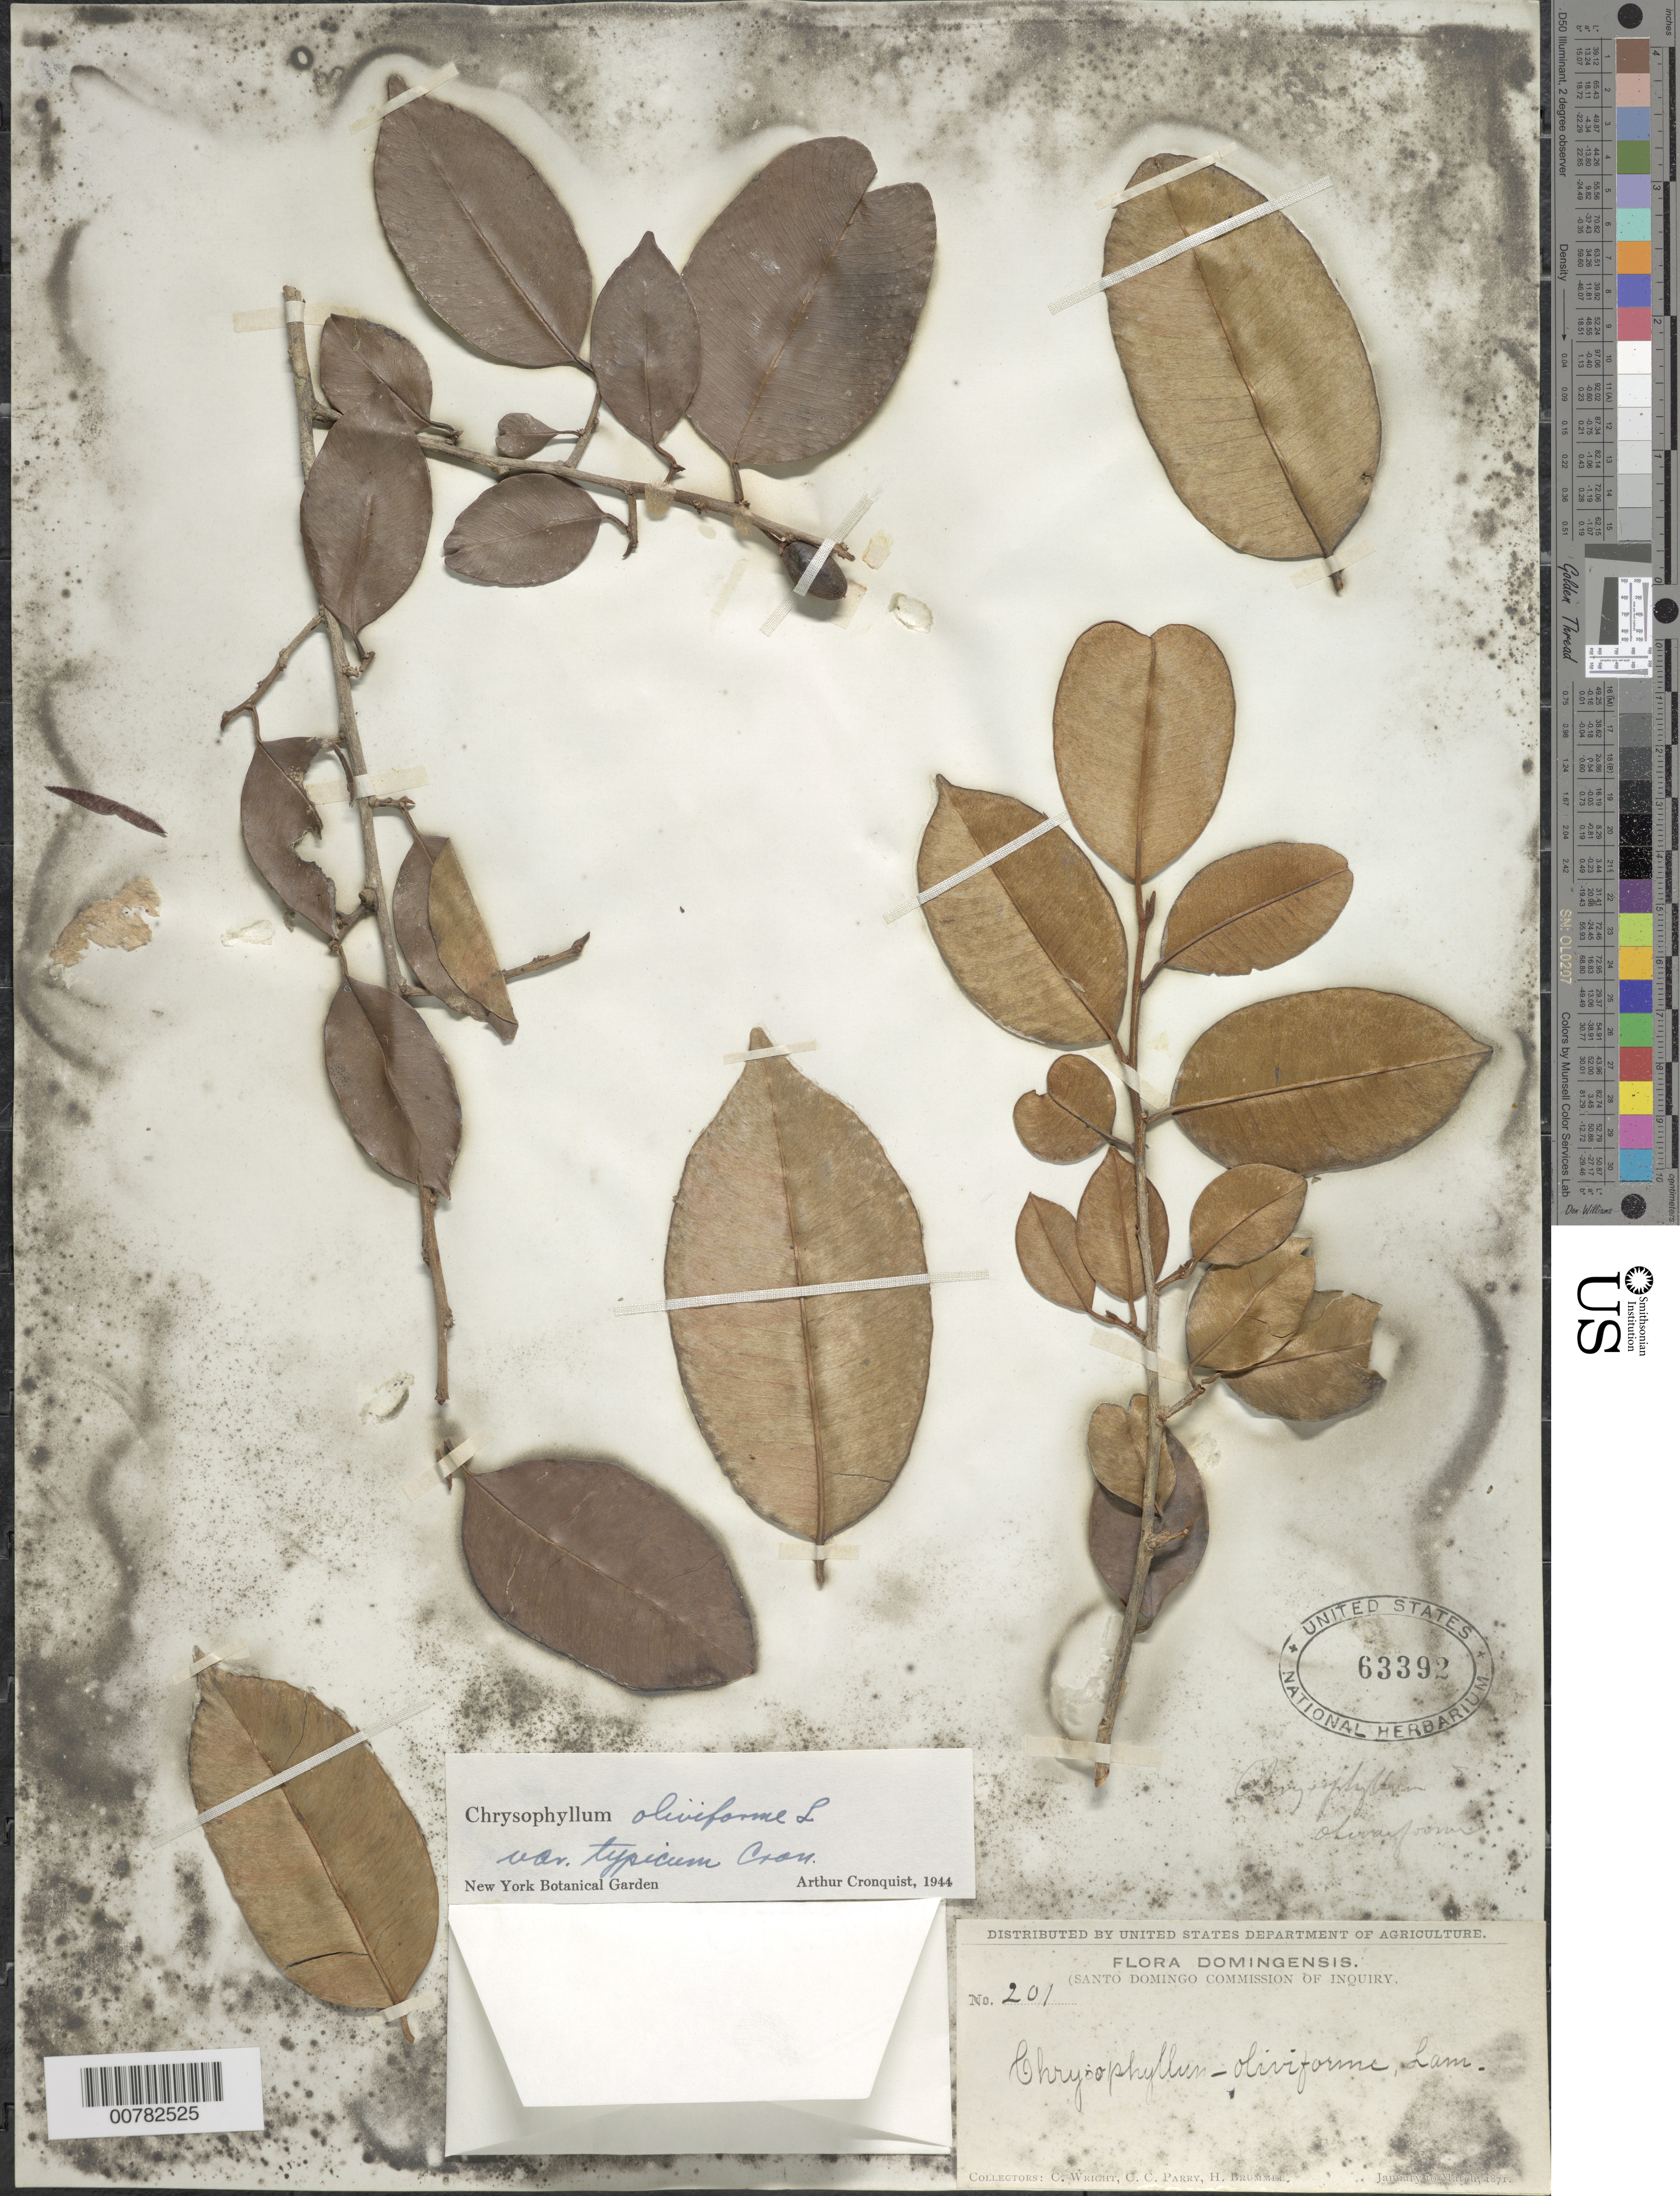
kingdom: Plantae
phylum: Tracheophyta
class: Magnoliopsida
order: Ericales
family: Sapotaceae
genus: Chrysophyllum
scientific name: Chrysophyllum oliviforme subsp. oliviforme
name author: L.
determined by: Cronquist, A. J.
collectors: C. Wright, C. C. Parry & H. Brummel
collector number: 201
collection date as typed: Jan 1871 to -- Mar 1871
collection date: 1871-01/1871-03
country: Dominican Republic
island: Hispaniola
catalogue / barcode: US 63392